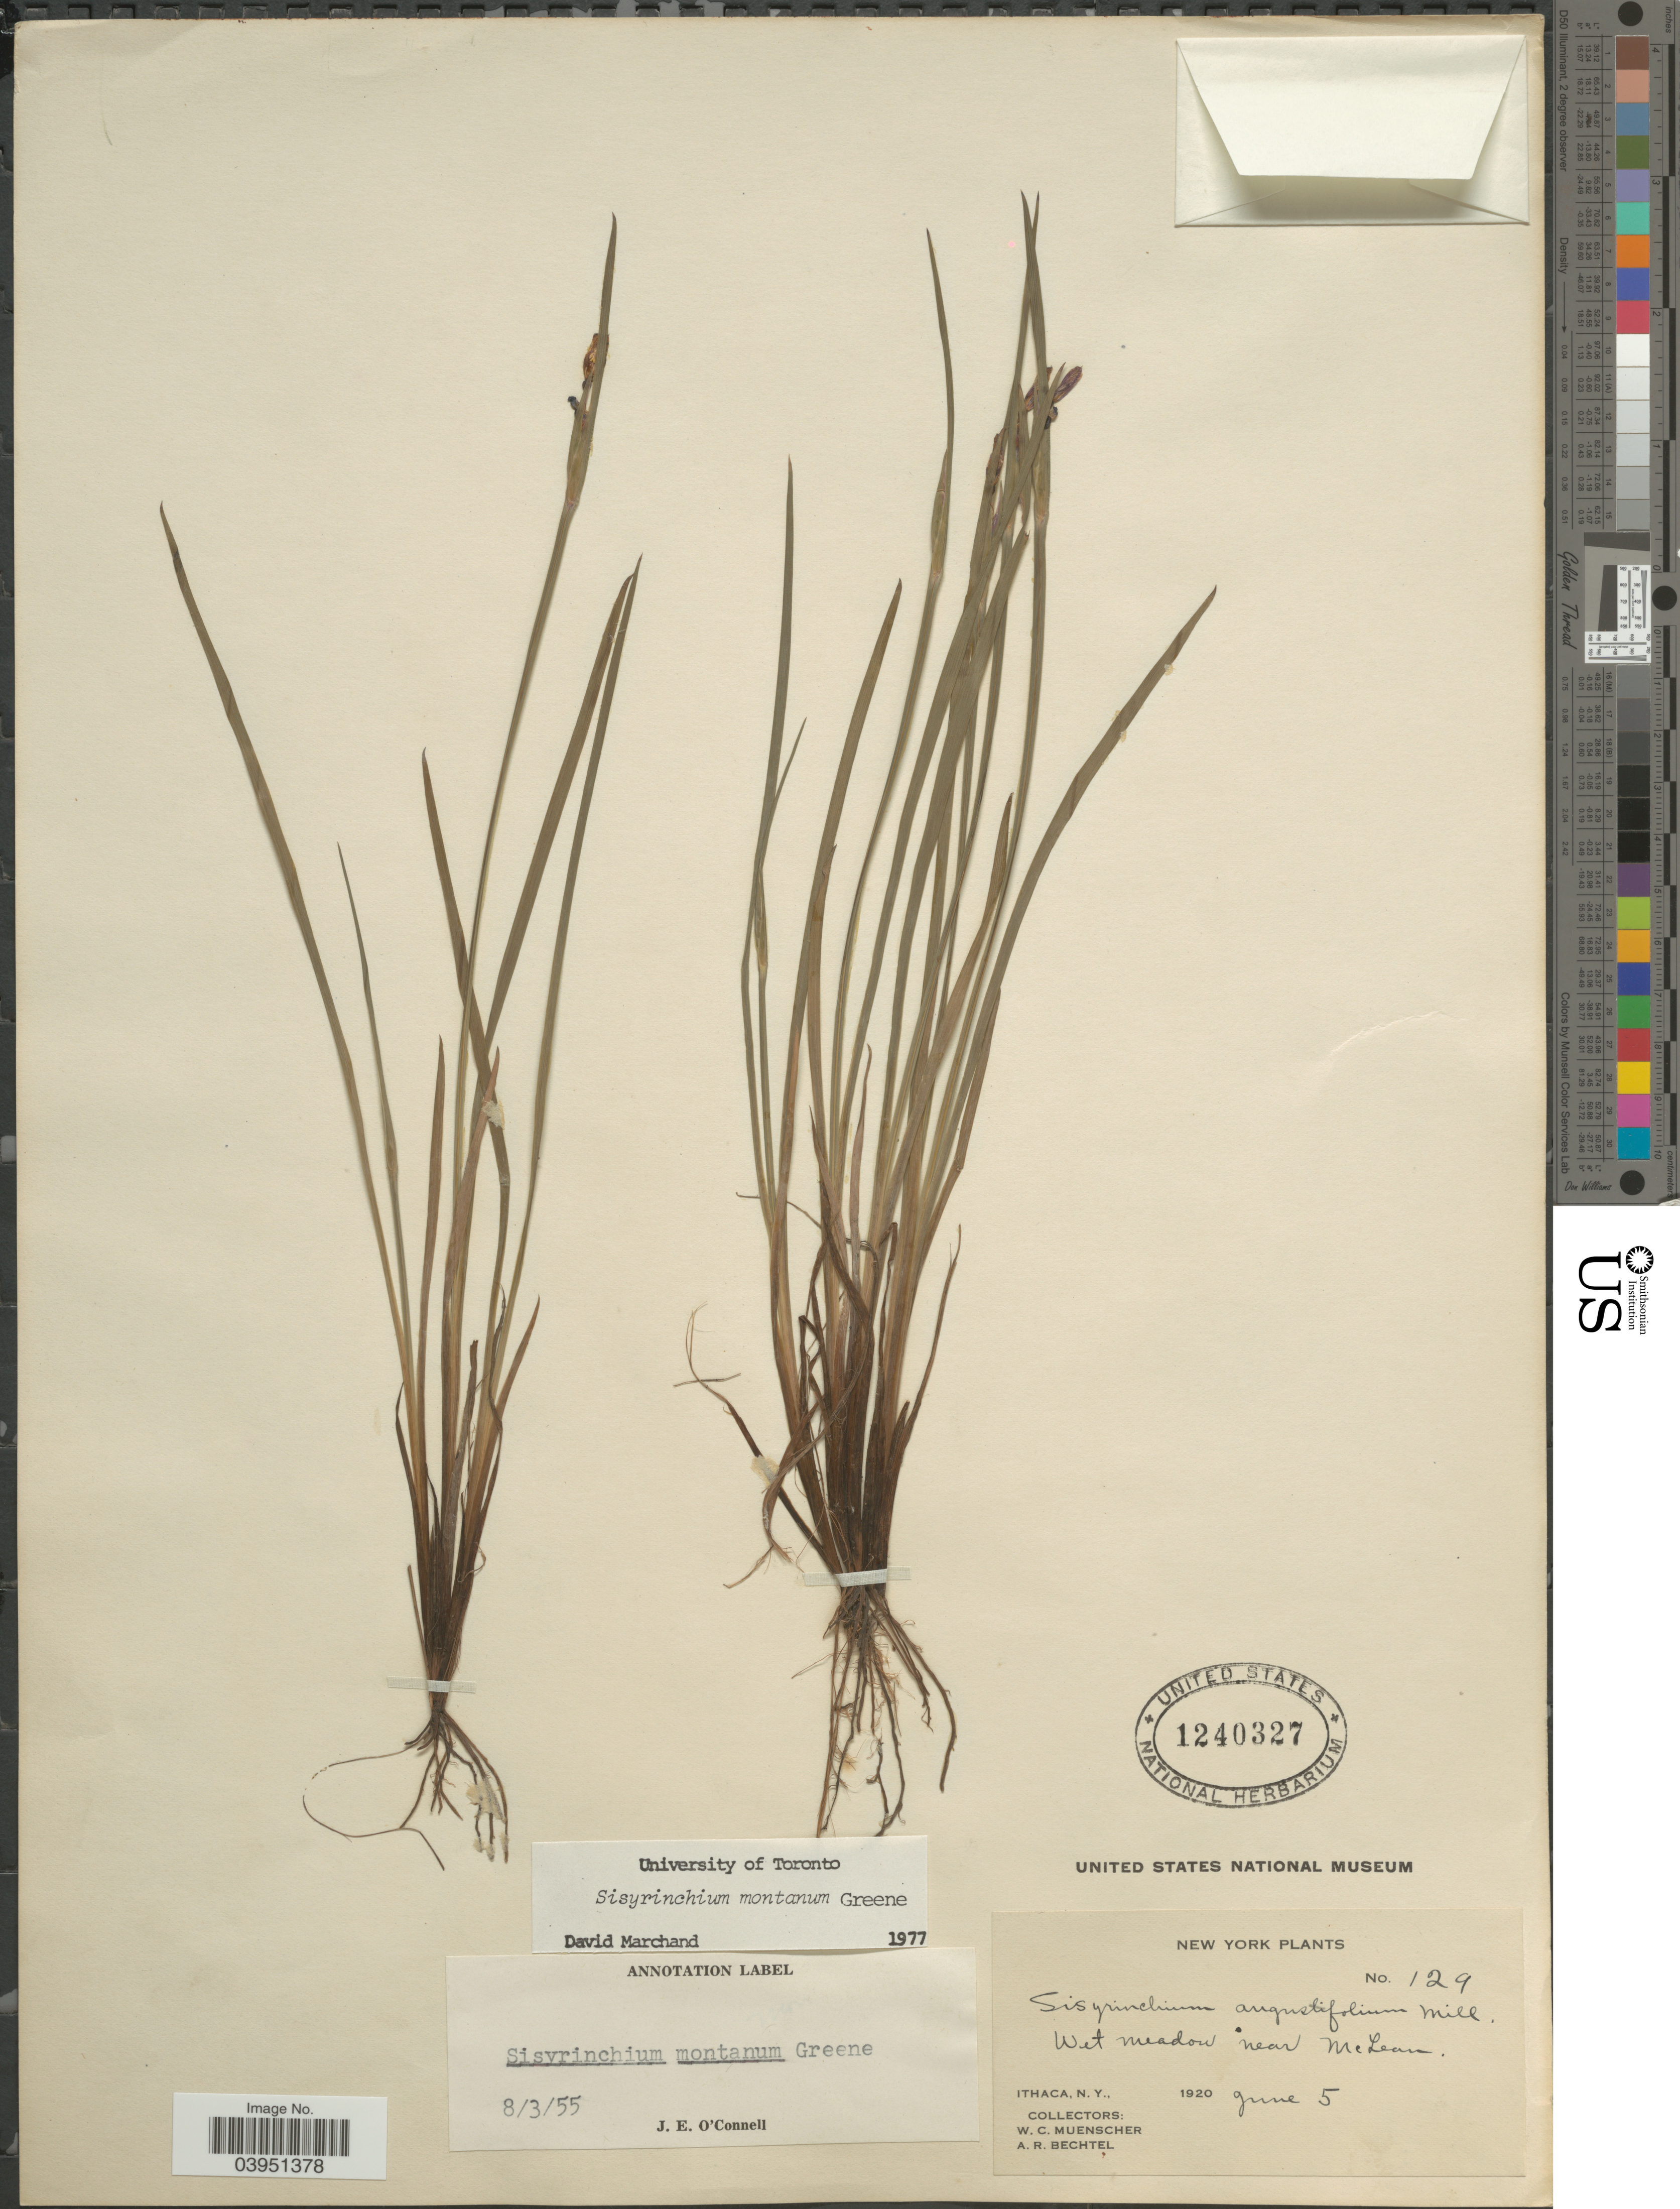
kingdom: Plantae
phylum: Tracheophyta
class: Liliopsida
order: Asparagales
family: Iridaceae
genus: Sisyrinchium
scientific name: Sisyrinchium montanum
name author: Greene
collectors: W. Muenscher & A. Bechtel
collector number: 129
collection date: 1920-06-05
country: United States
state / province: New York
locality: Near McLean. Ithaca.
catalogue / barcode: US 1240327